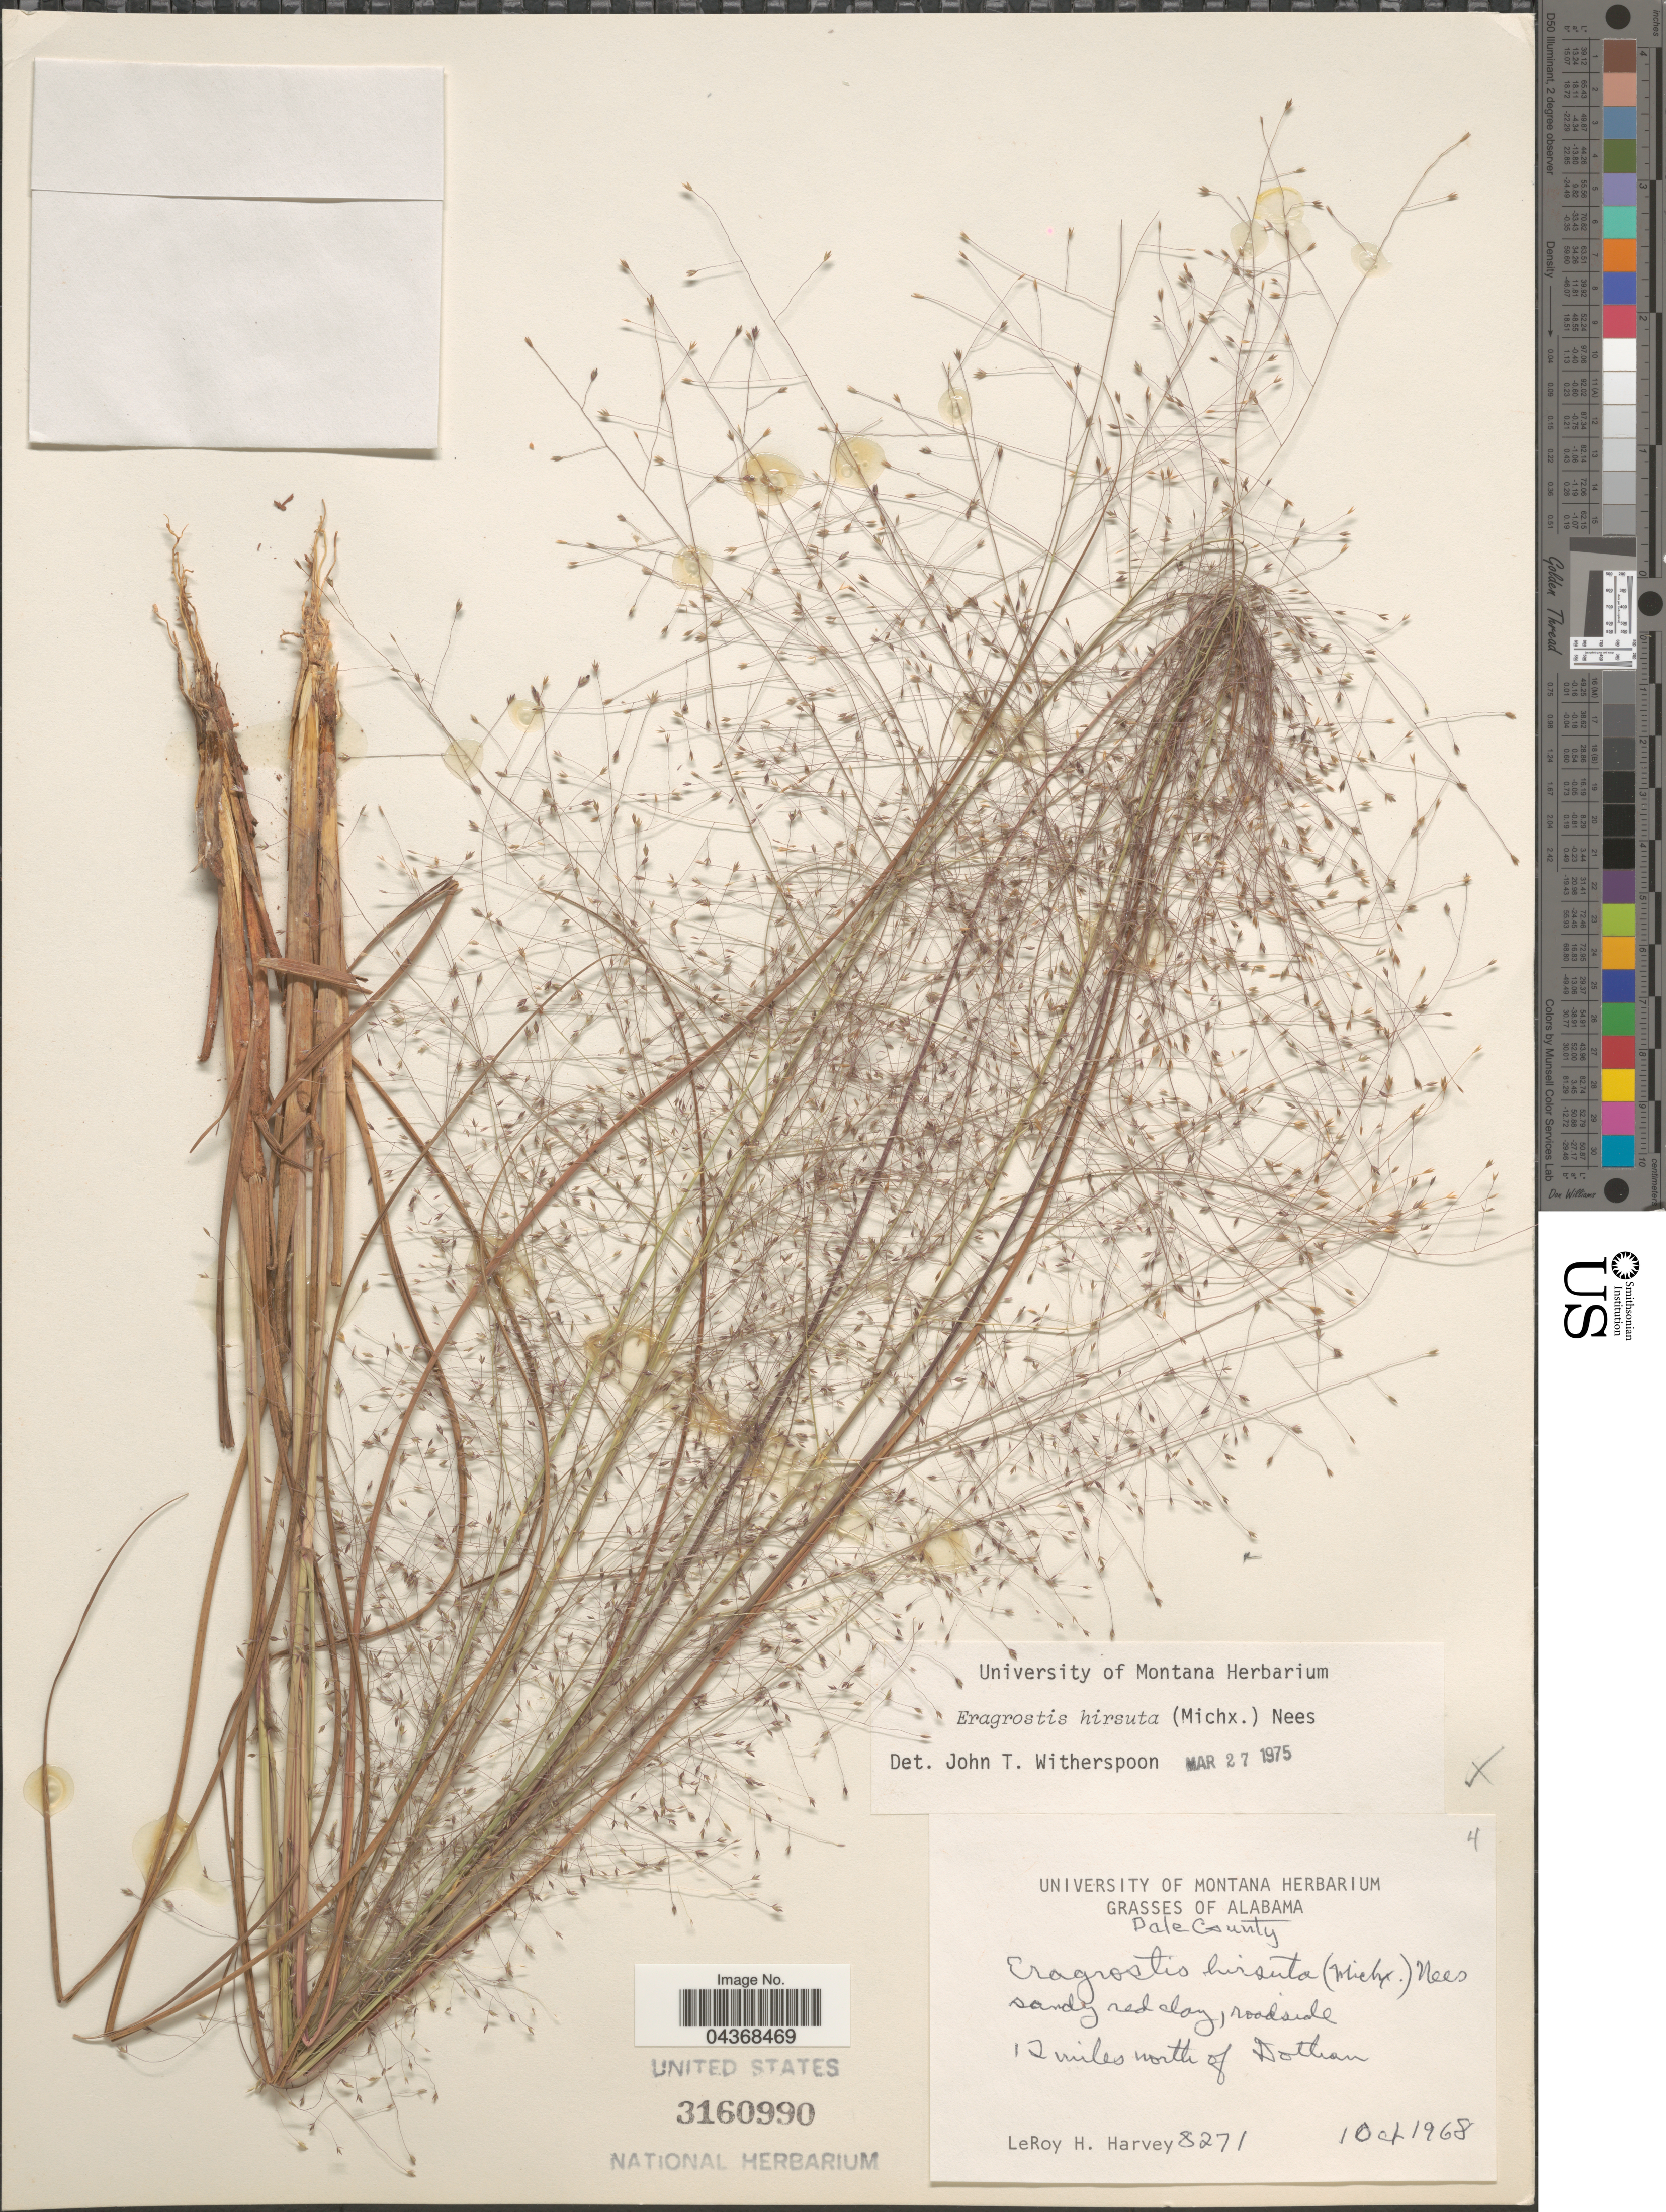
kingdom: Plantae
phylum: Tracheophyta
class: Liliopsida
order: Poales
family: Poaceae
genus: Eragrostis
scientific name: Eragrostis hirsuta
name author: (Michx.) Nees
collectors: L. H. Harvey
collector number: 8271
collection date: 1968-10-01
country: United States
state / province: Alabama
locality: Dale County. Roadside. 12 miles north of Dothan.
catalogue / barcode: US 3160990